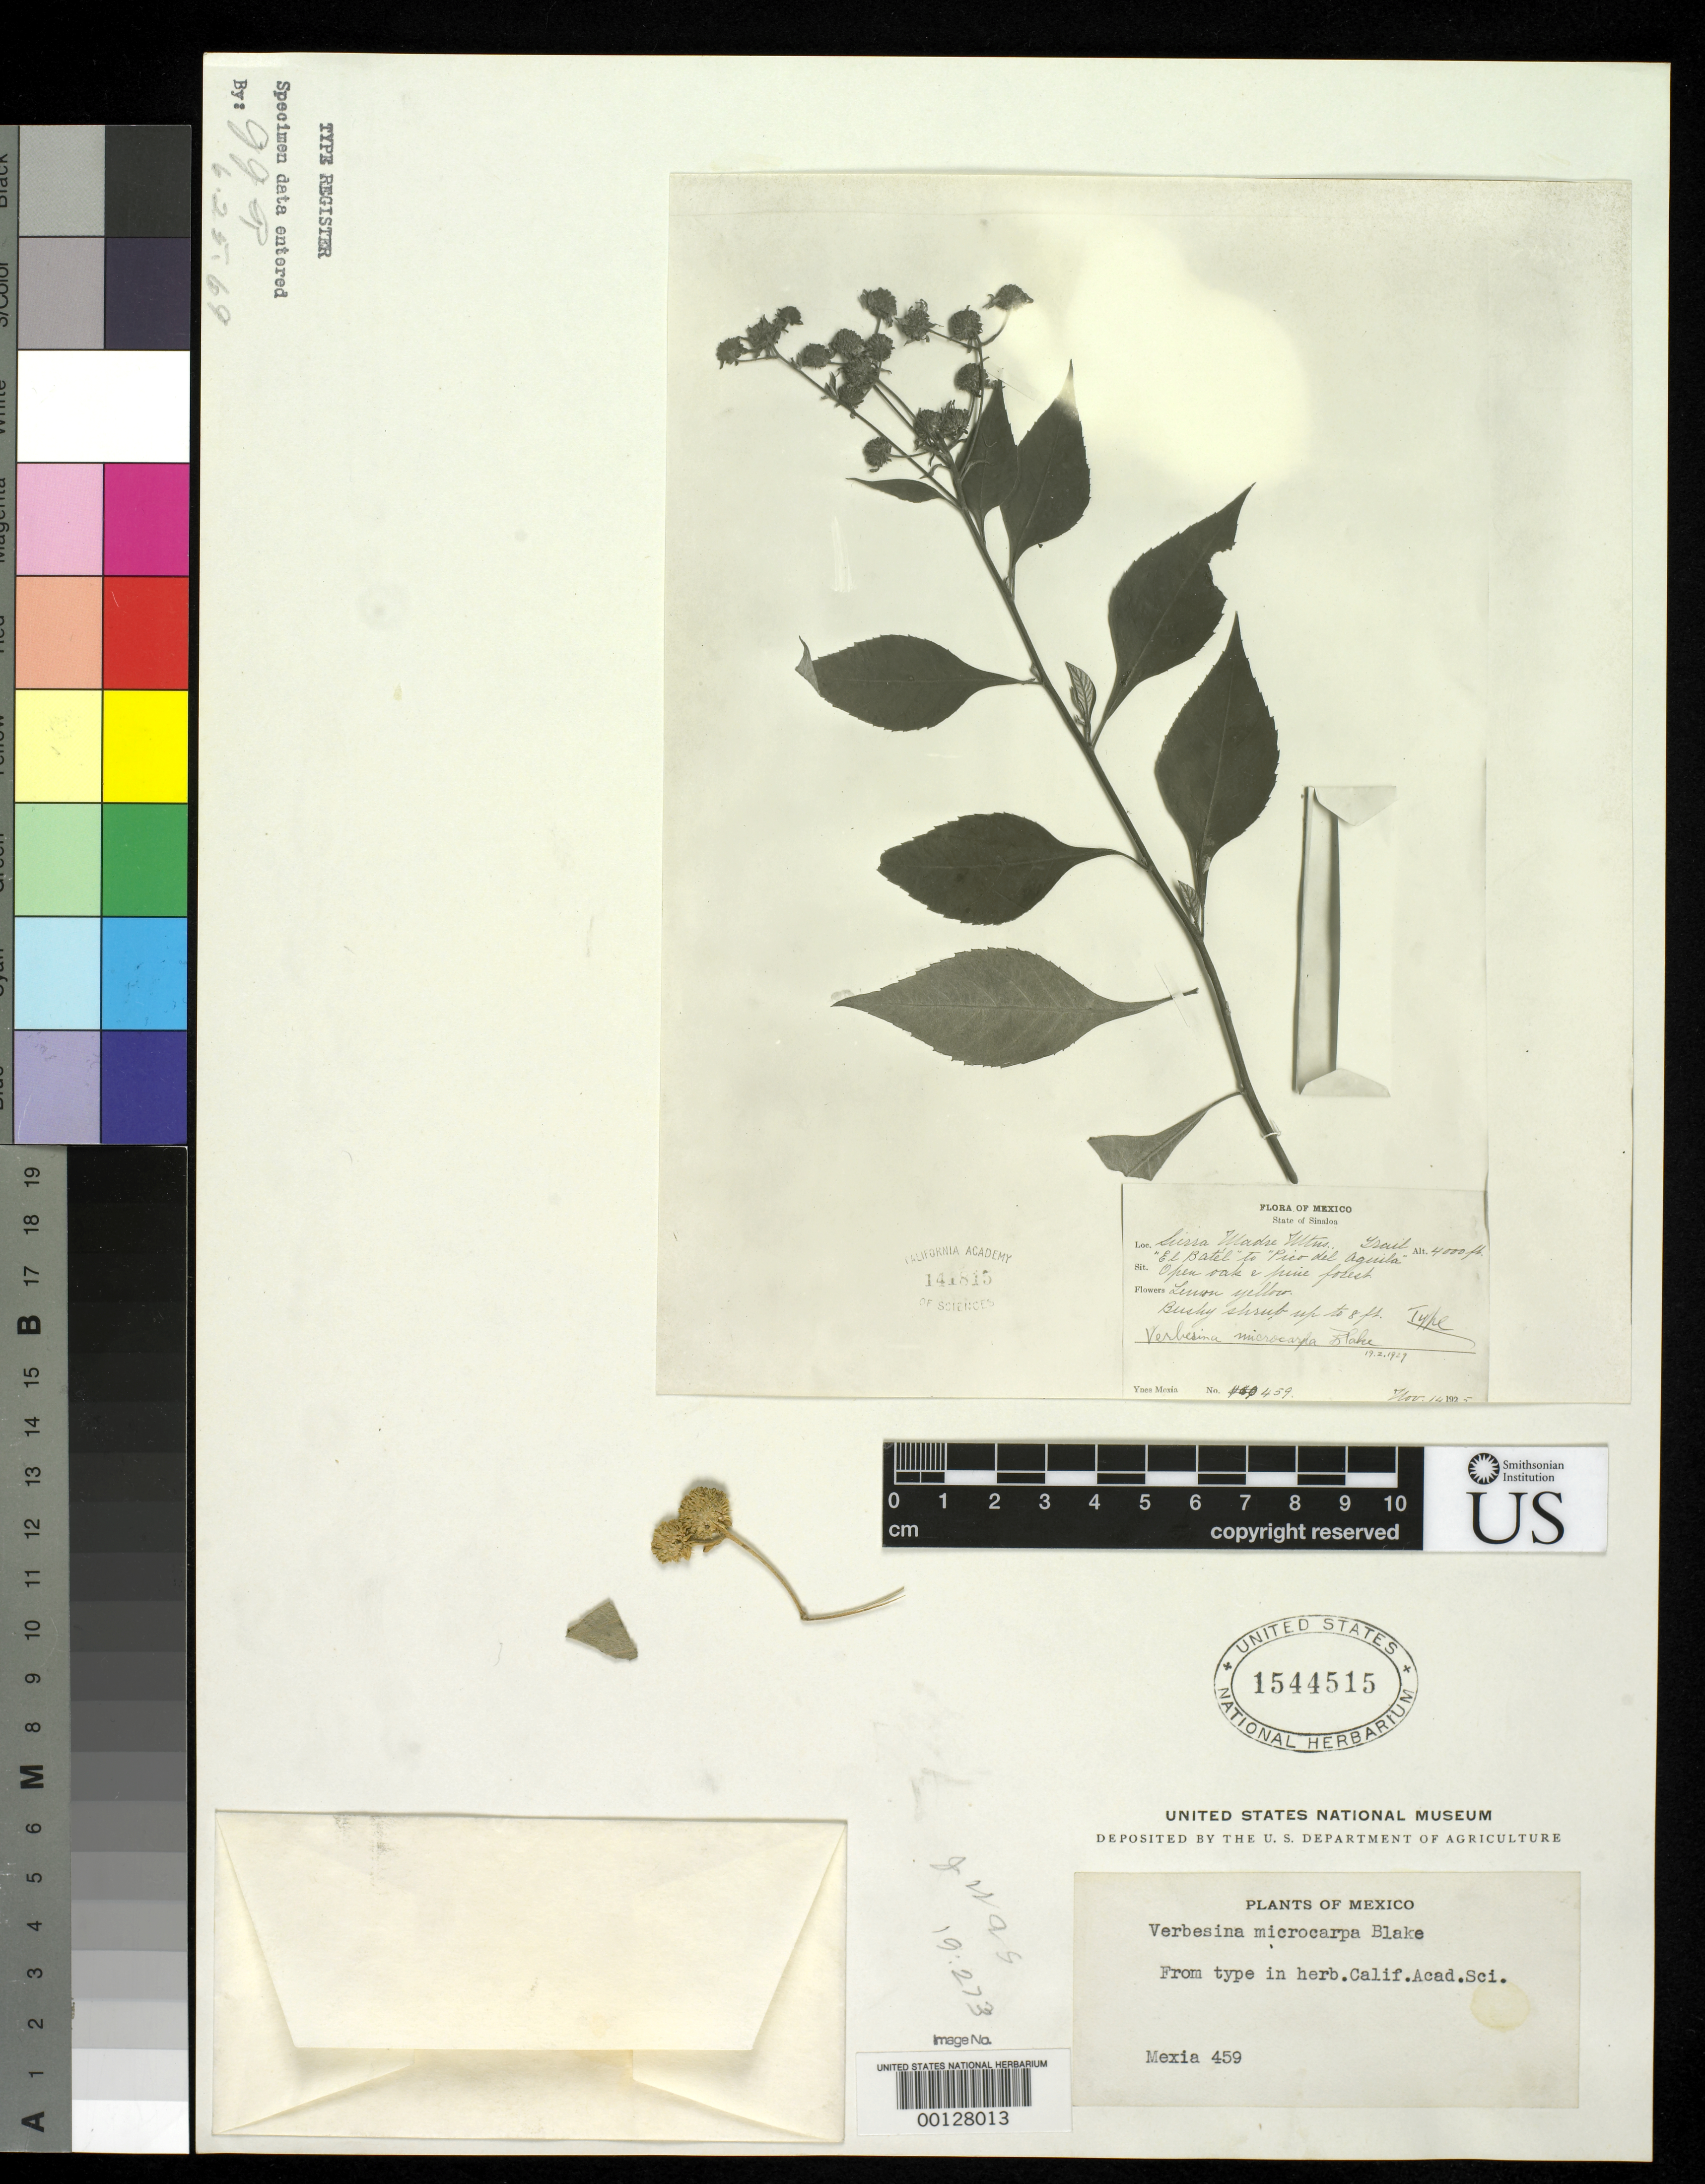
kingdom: Plantae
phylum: Tracheophyta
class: Magnoliopsida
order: Asterales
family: Asteraceae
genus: Verbesina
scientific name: Verbesina microcarpa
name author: S.F. Blake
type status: Type Fragment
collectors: Y. Mexia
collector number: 459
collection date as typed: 14 Nov 1925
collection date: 1925-11-14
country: Mexico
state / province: Sinaloa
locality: Between El Batel & Pico del Aquila, Sierra Madre.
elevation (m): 1220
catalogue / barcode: US 1544515